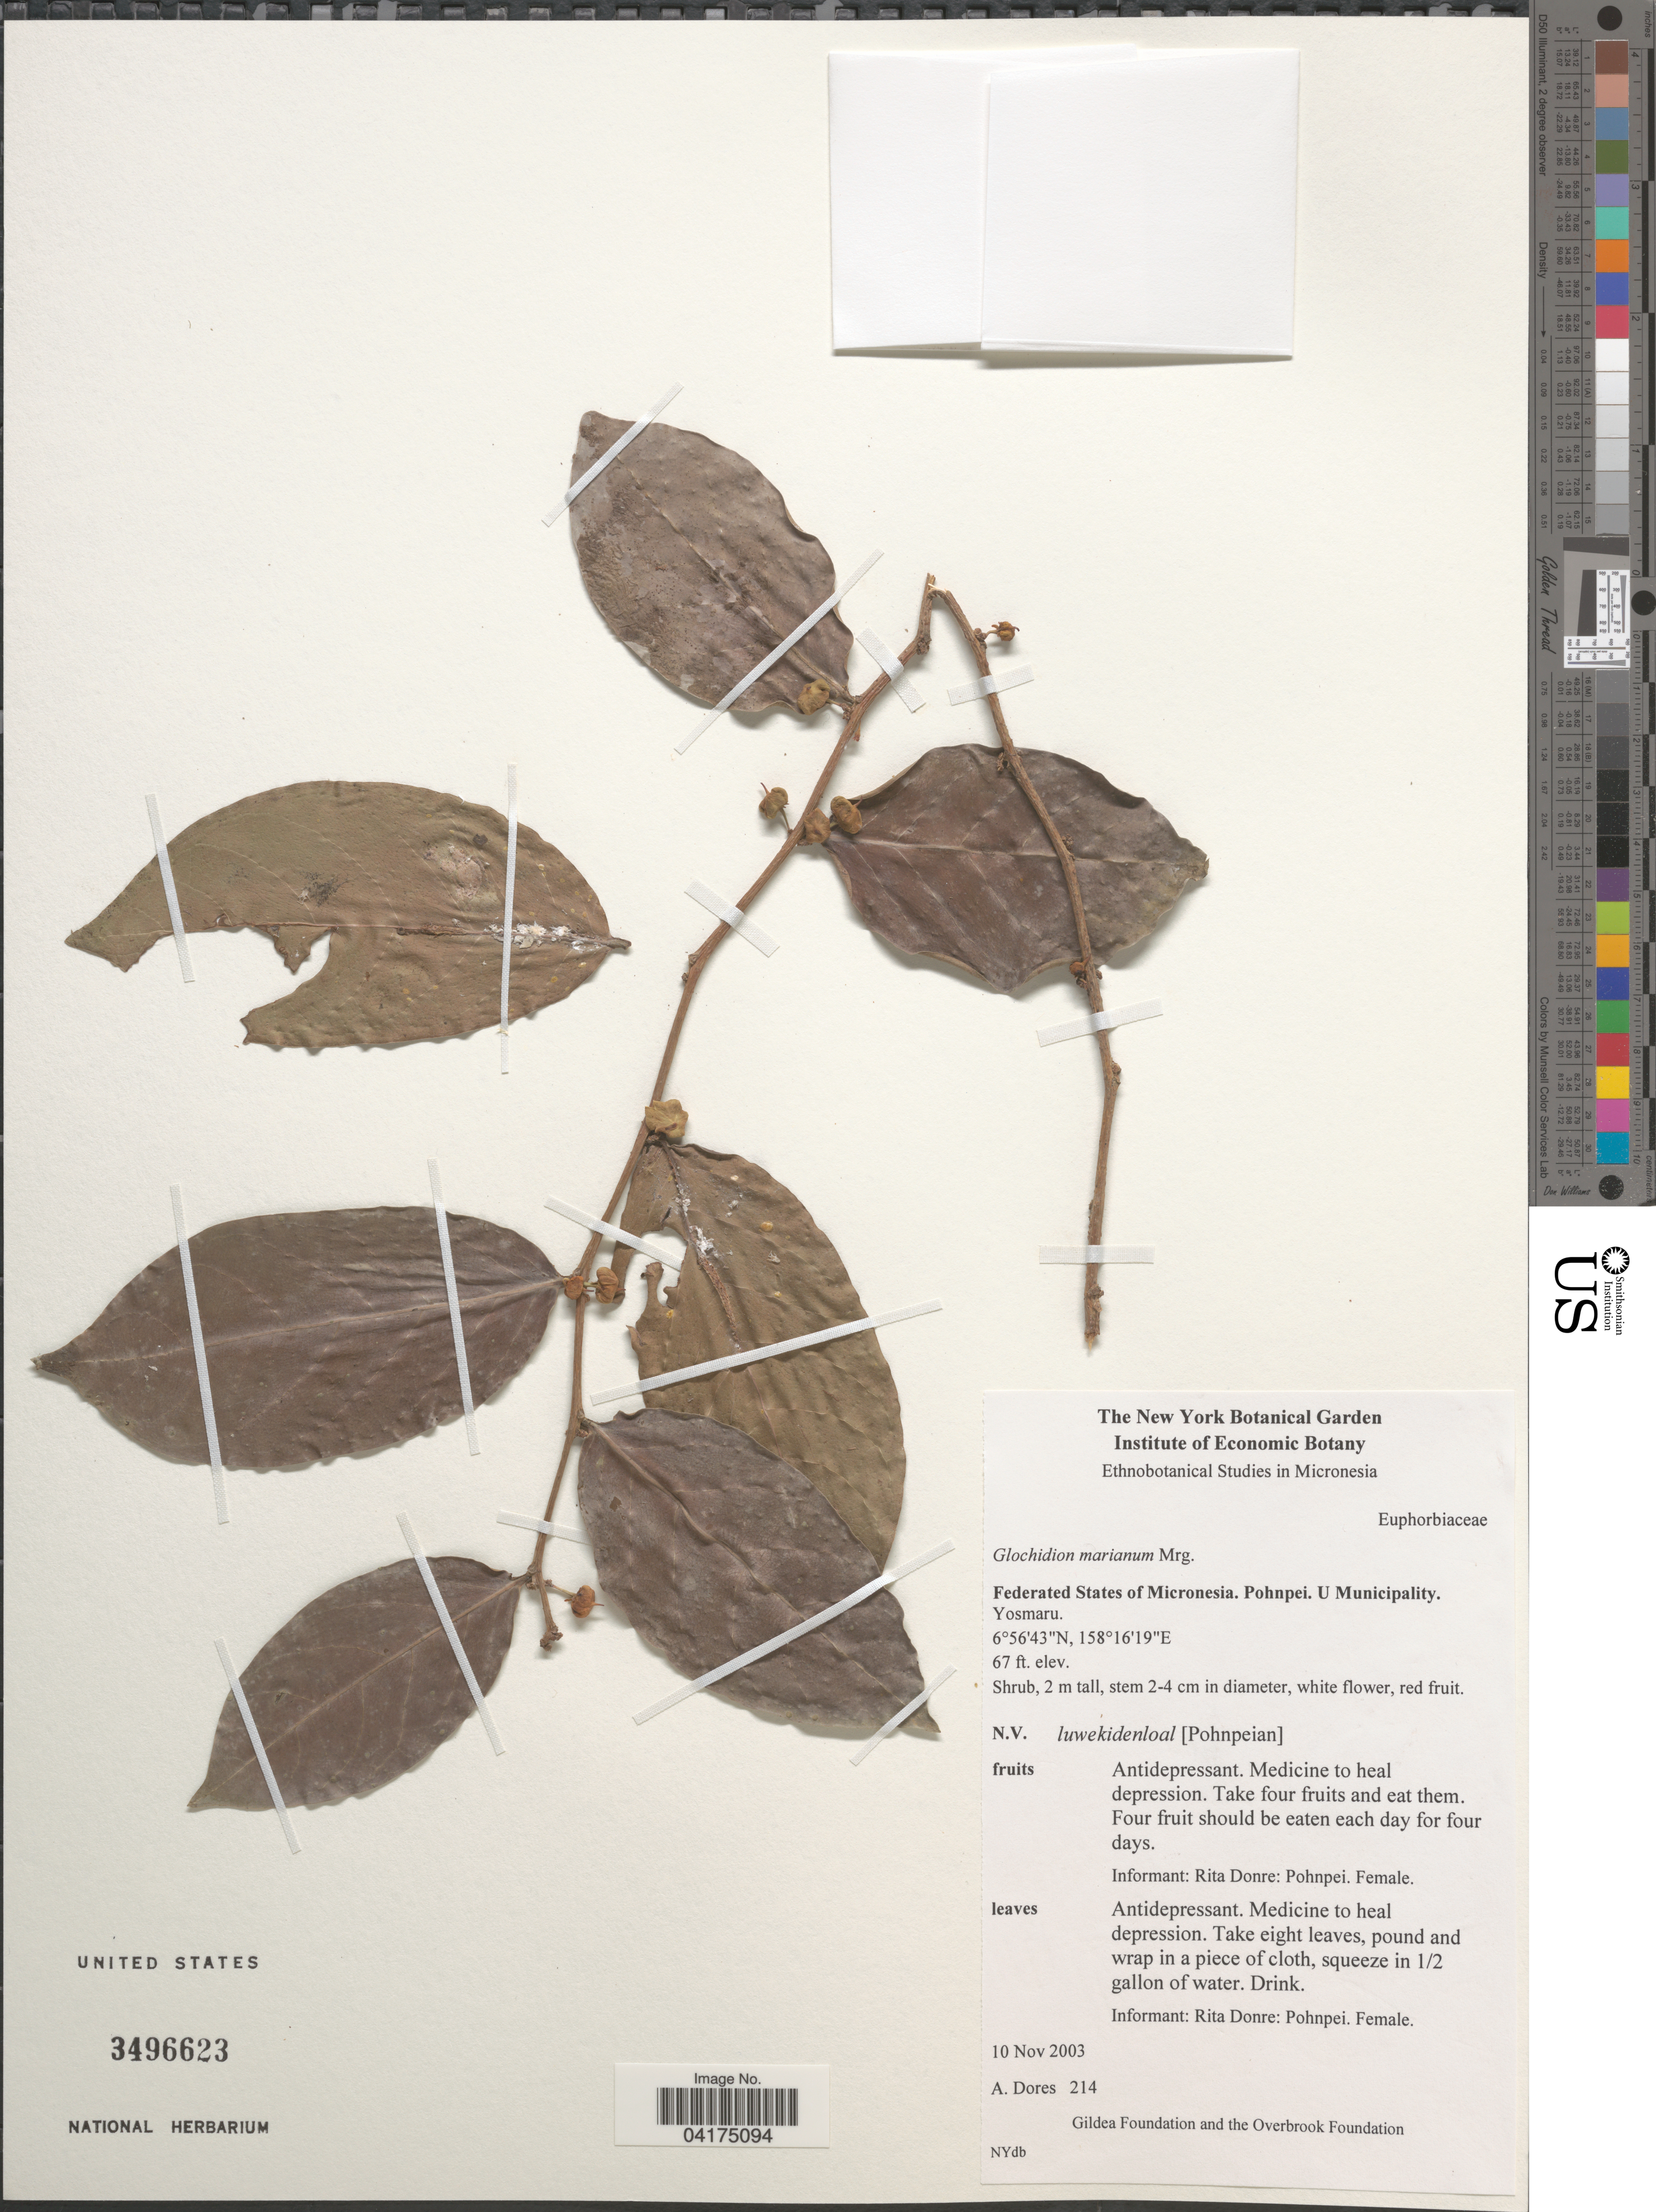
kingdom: Plantae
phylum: Tracheophyta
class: Magnoliopsida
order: Malpighiales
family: Phyllanthaceae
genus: Phyllanthus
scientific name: Phyllanthus mariannensis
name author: W.L. Wagner & Lorence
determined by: Wagner, W. L., (BOT), Smithsonian Institution - National Museum of Natural History (UNITED STATES)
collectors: A. Dores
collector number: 214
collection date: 2003-11-10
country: Micronesia, Federated States of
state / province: Pohnpei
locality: U Municipality. Yosmaru.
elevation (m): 20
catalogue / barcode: US 3496623